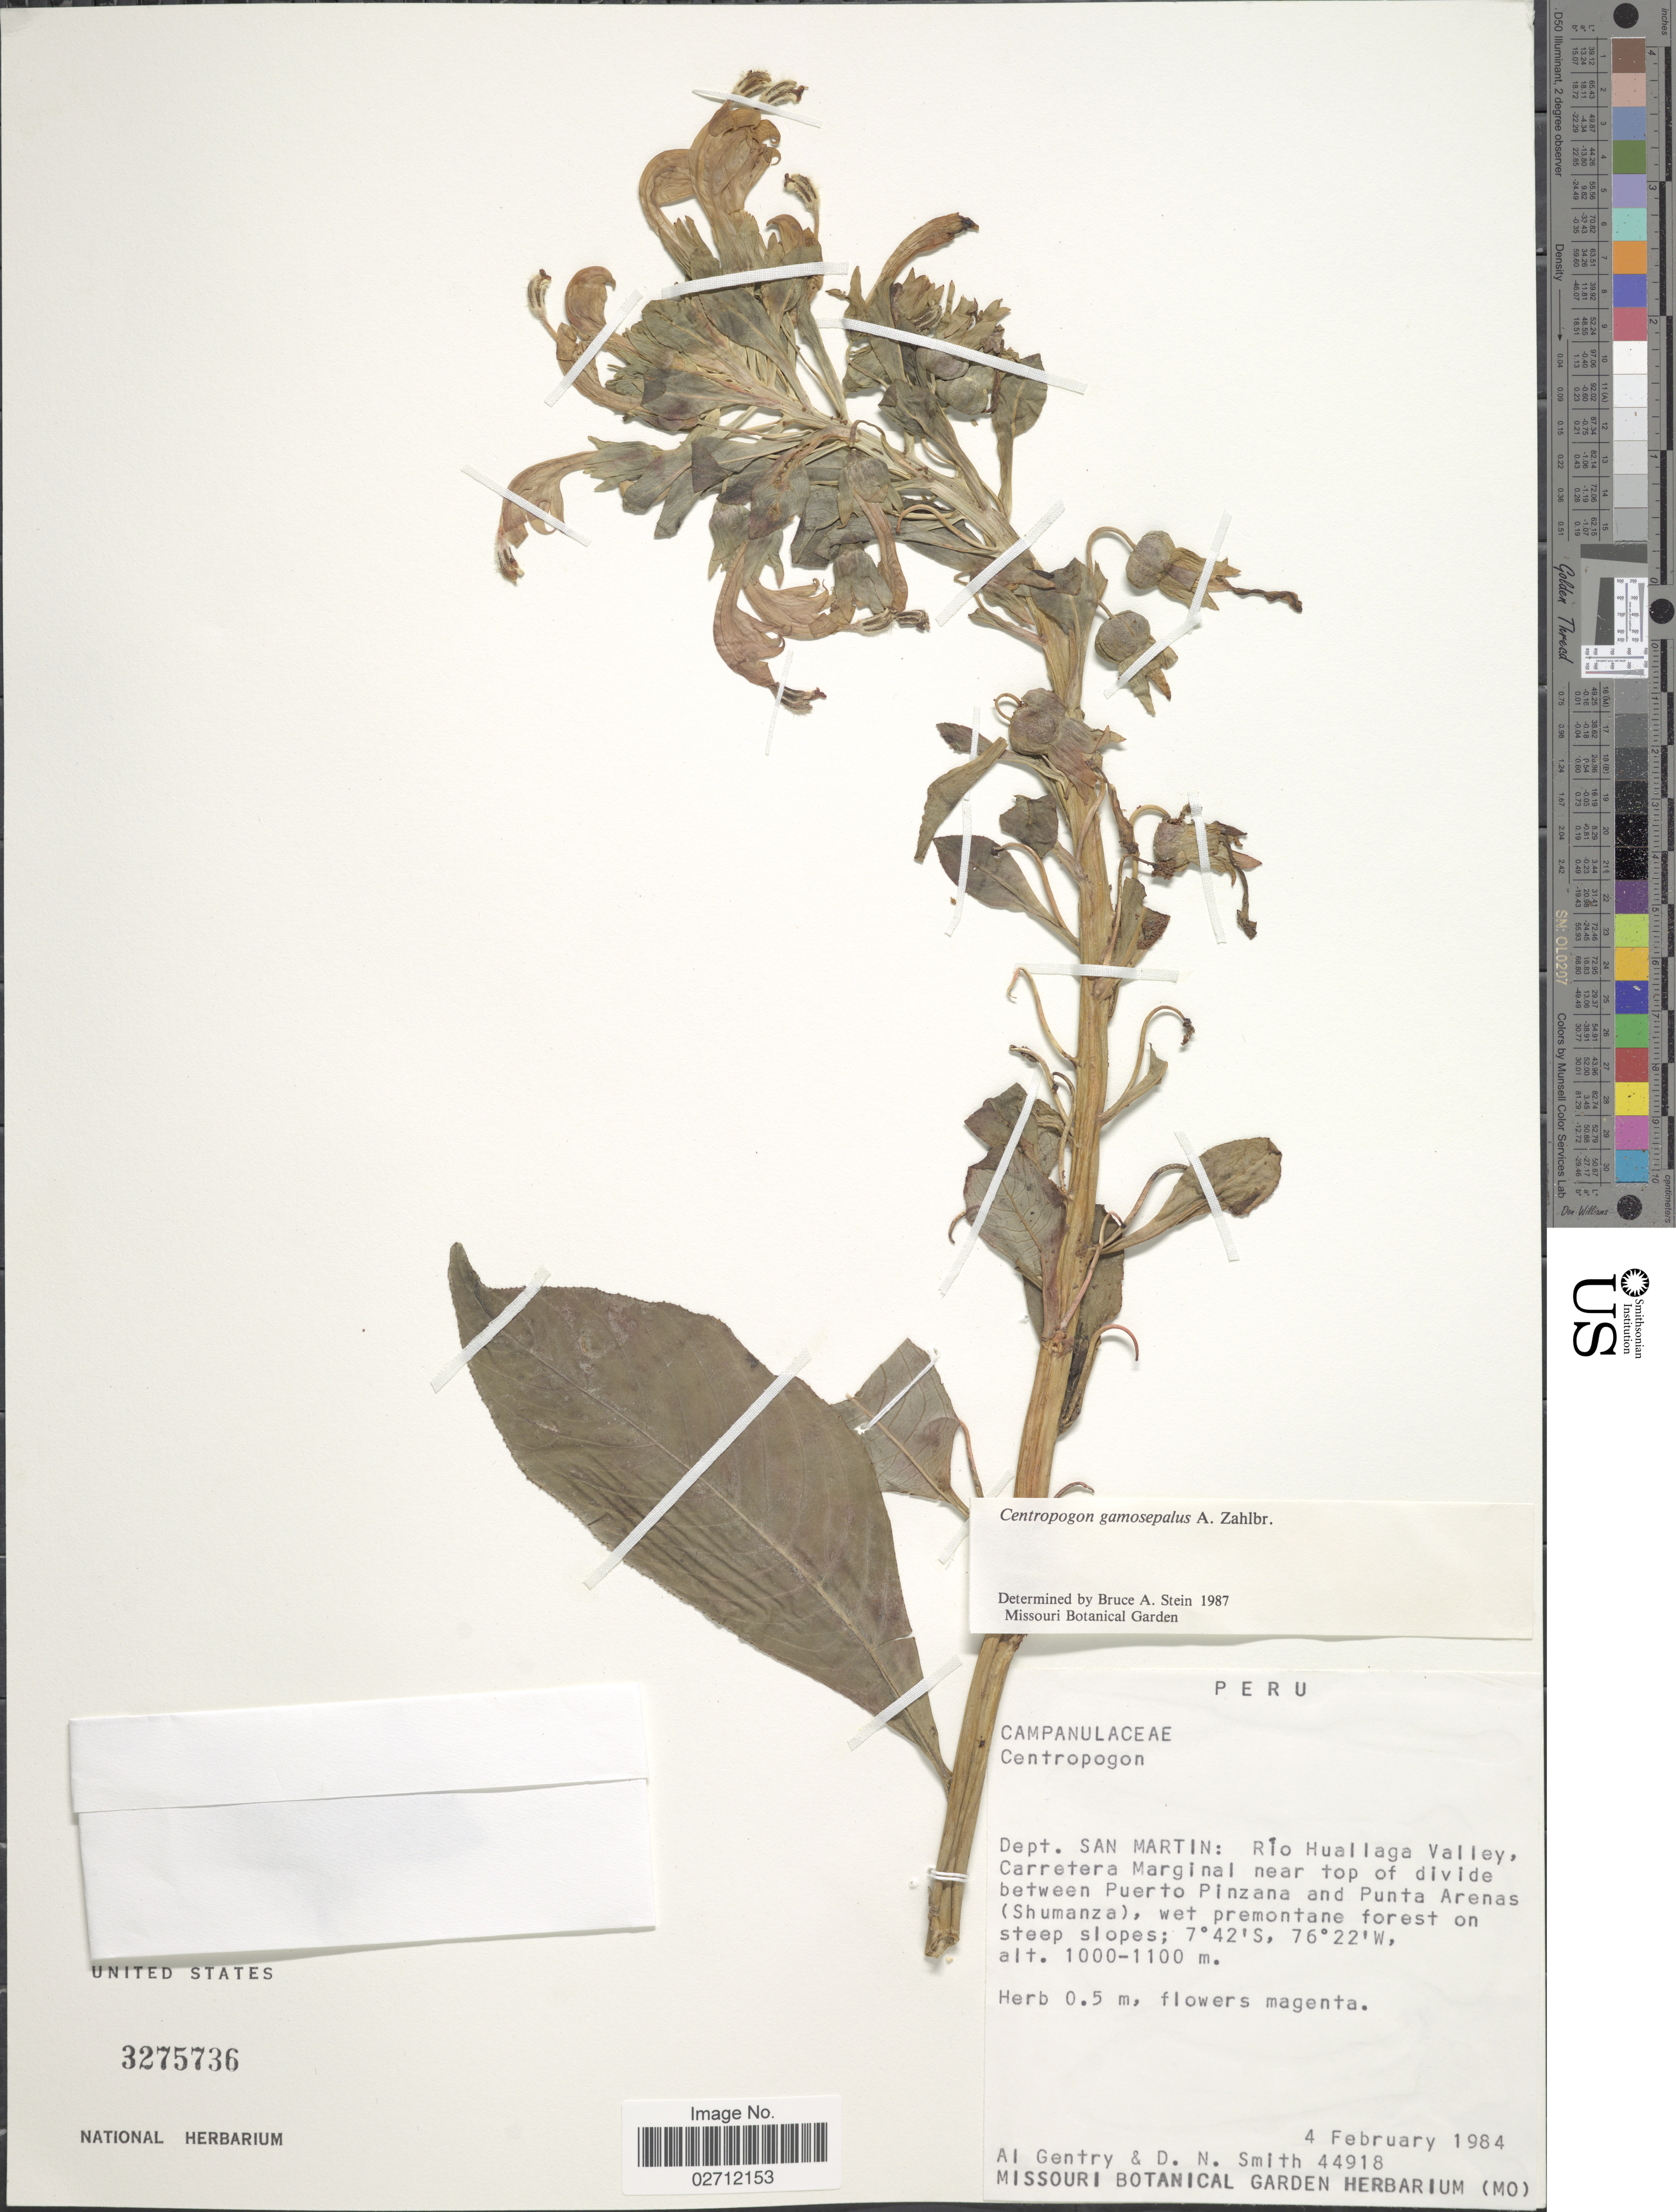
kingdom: Plantae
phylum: Tracheophyta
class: Magnoliopsida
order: Asterales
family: Campanulaceae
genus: Centropogon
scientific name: Centropogon gamosepalus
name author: Zahlbr.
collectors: A. H. Gentry & D. Smith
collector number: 44918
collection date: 1984-02-04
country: Peru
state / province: San Martín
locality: Rio Huallaga Valley, Carretera Marginal near top of divide between Puerto Pinzana and Punta Arenas (Shumanza), on steep slopes.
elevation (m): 1000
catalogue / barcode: US 3275736